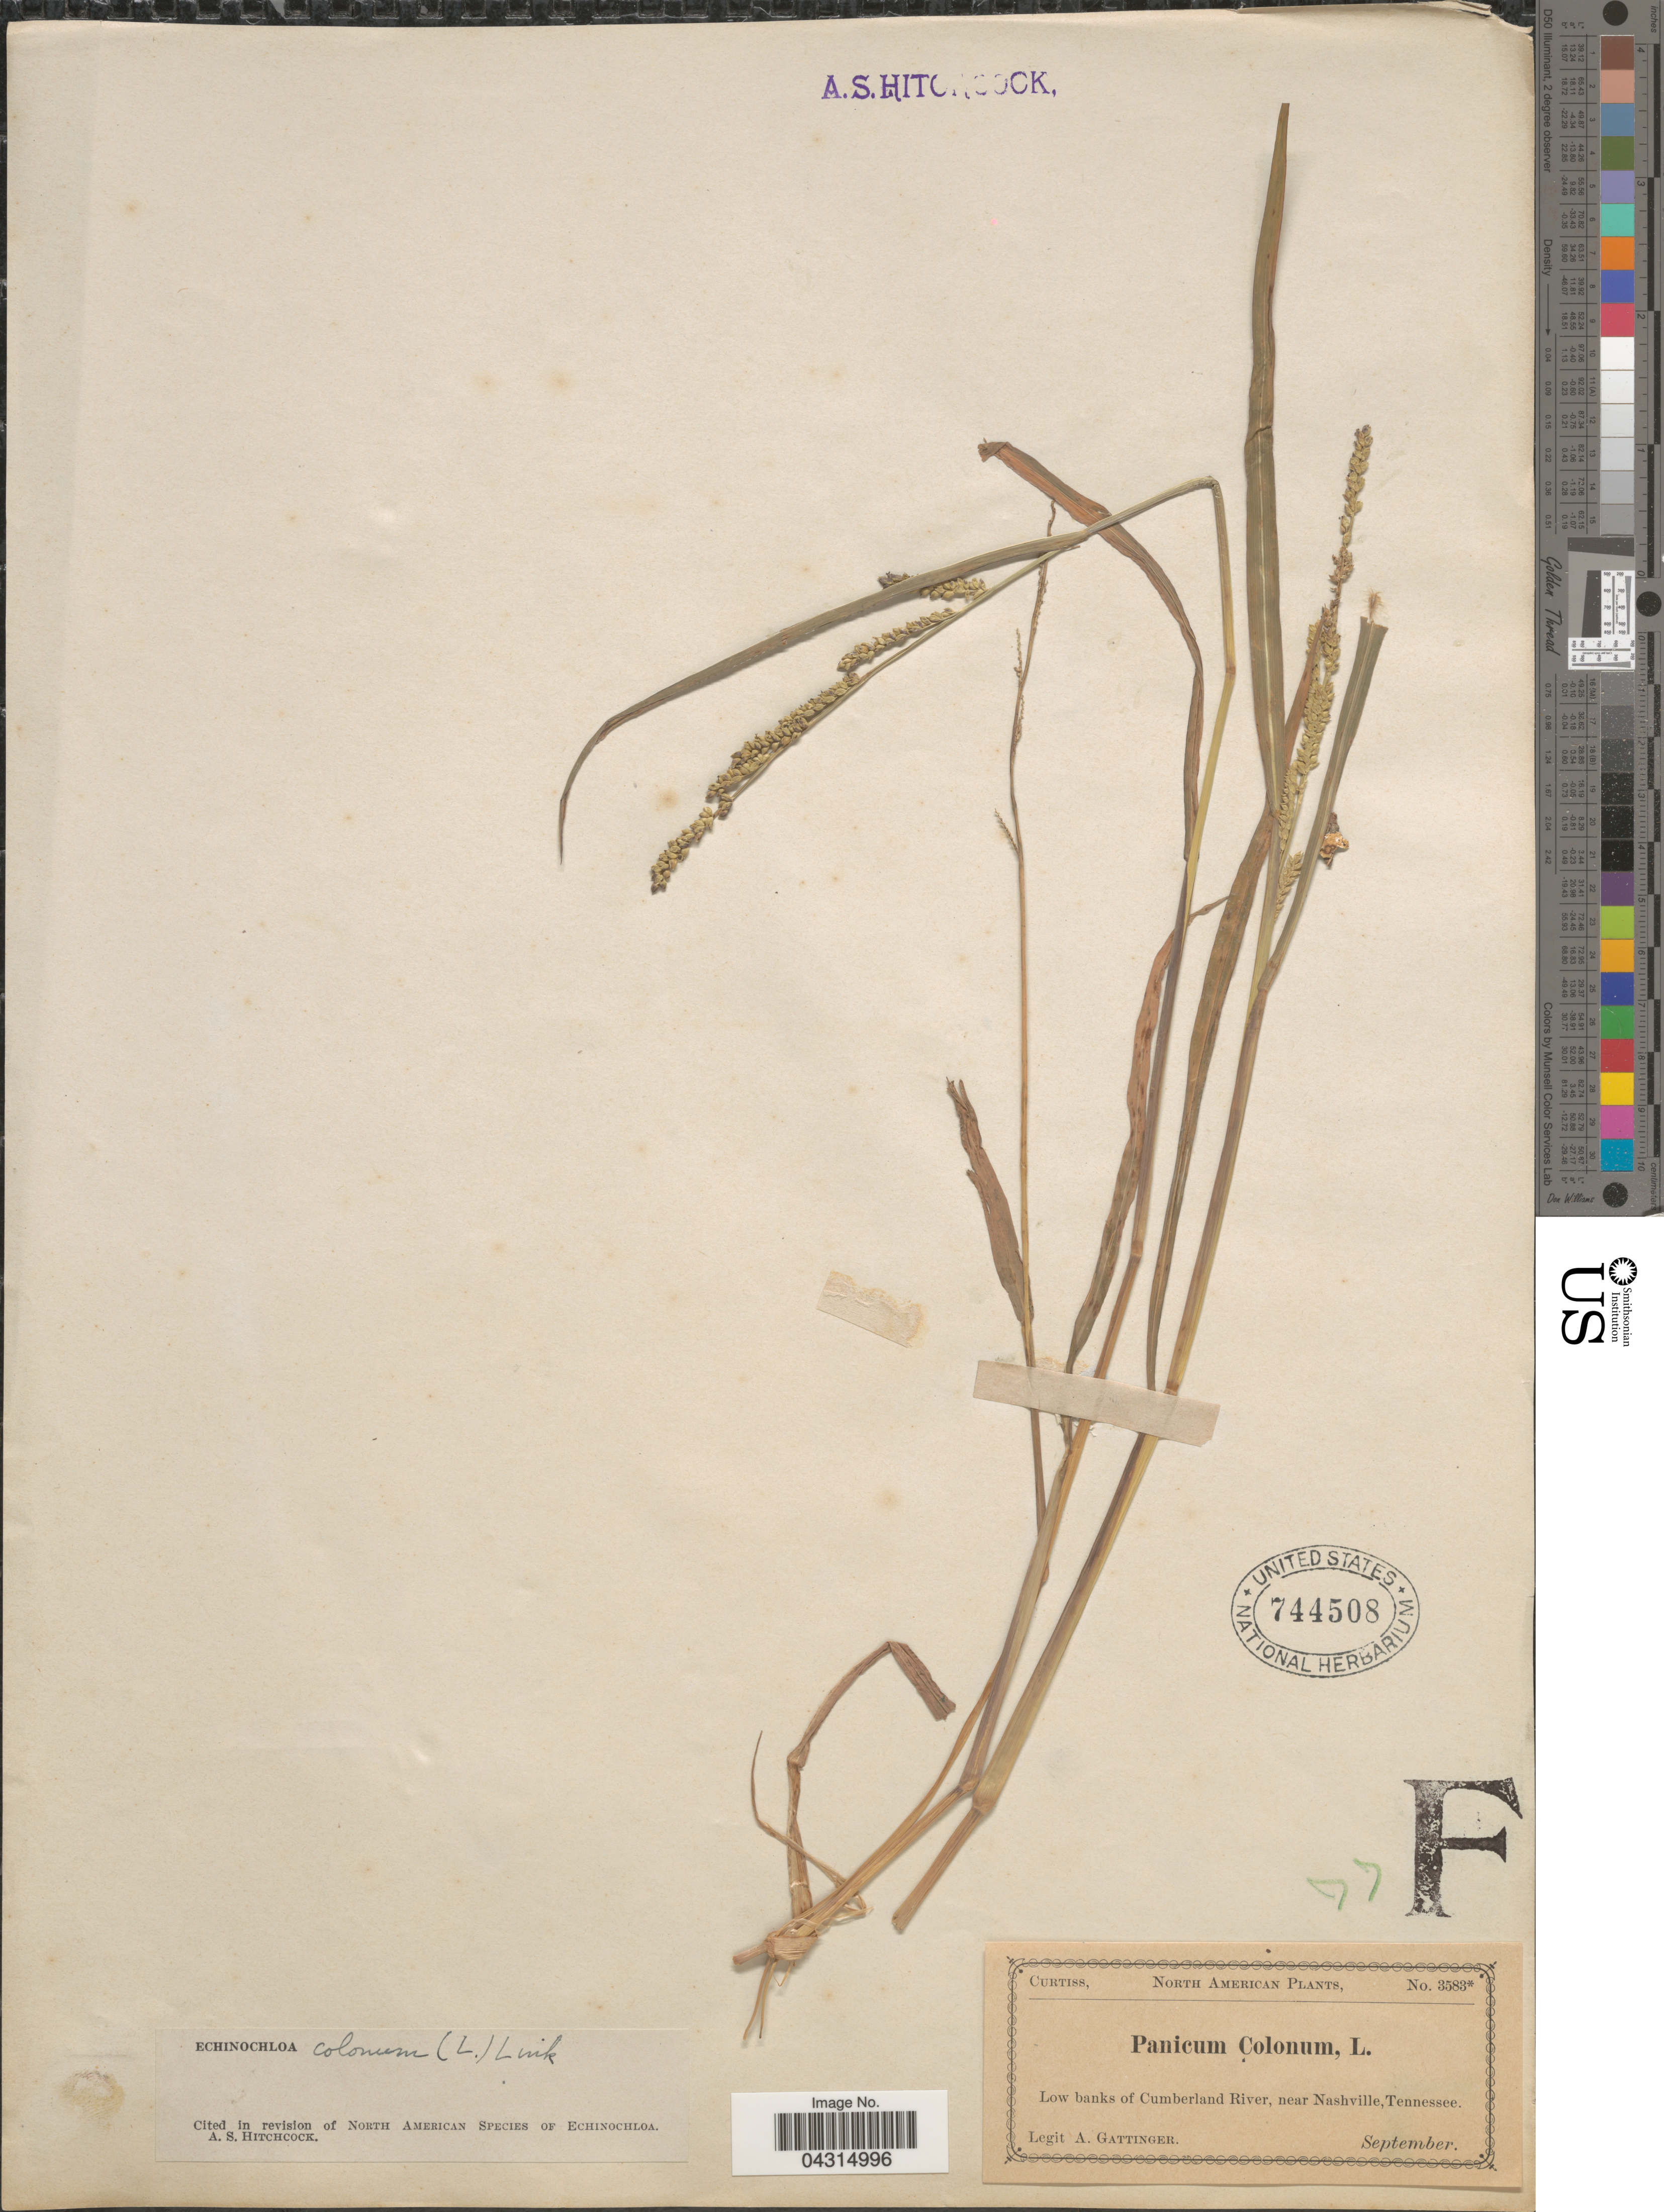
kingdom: Plantae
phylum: Tracheophyta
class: Liliopsida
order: Poales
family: Poaceae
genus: Echinochloa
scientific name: Echinochloa colona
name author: (L.) Link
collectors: A. Gattinger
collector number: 3583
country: United States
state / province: Tennessee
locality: Low banks of Cumberland River, near Nashville.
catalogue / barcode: US 744508